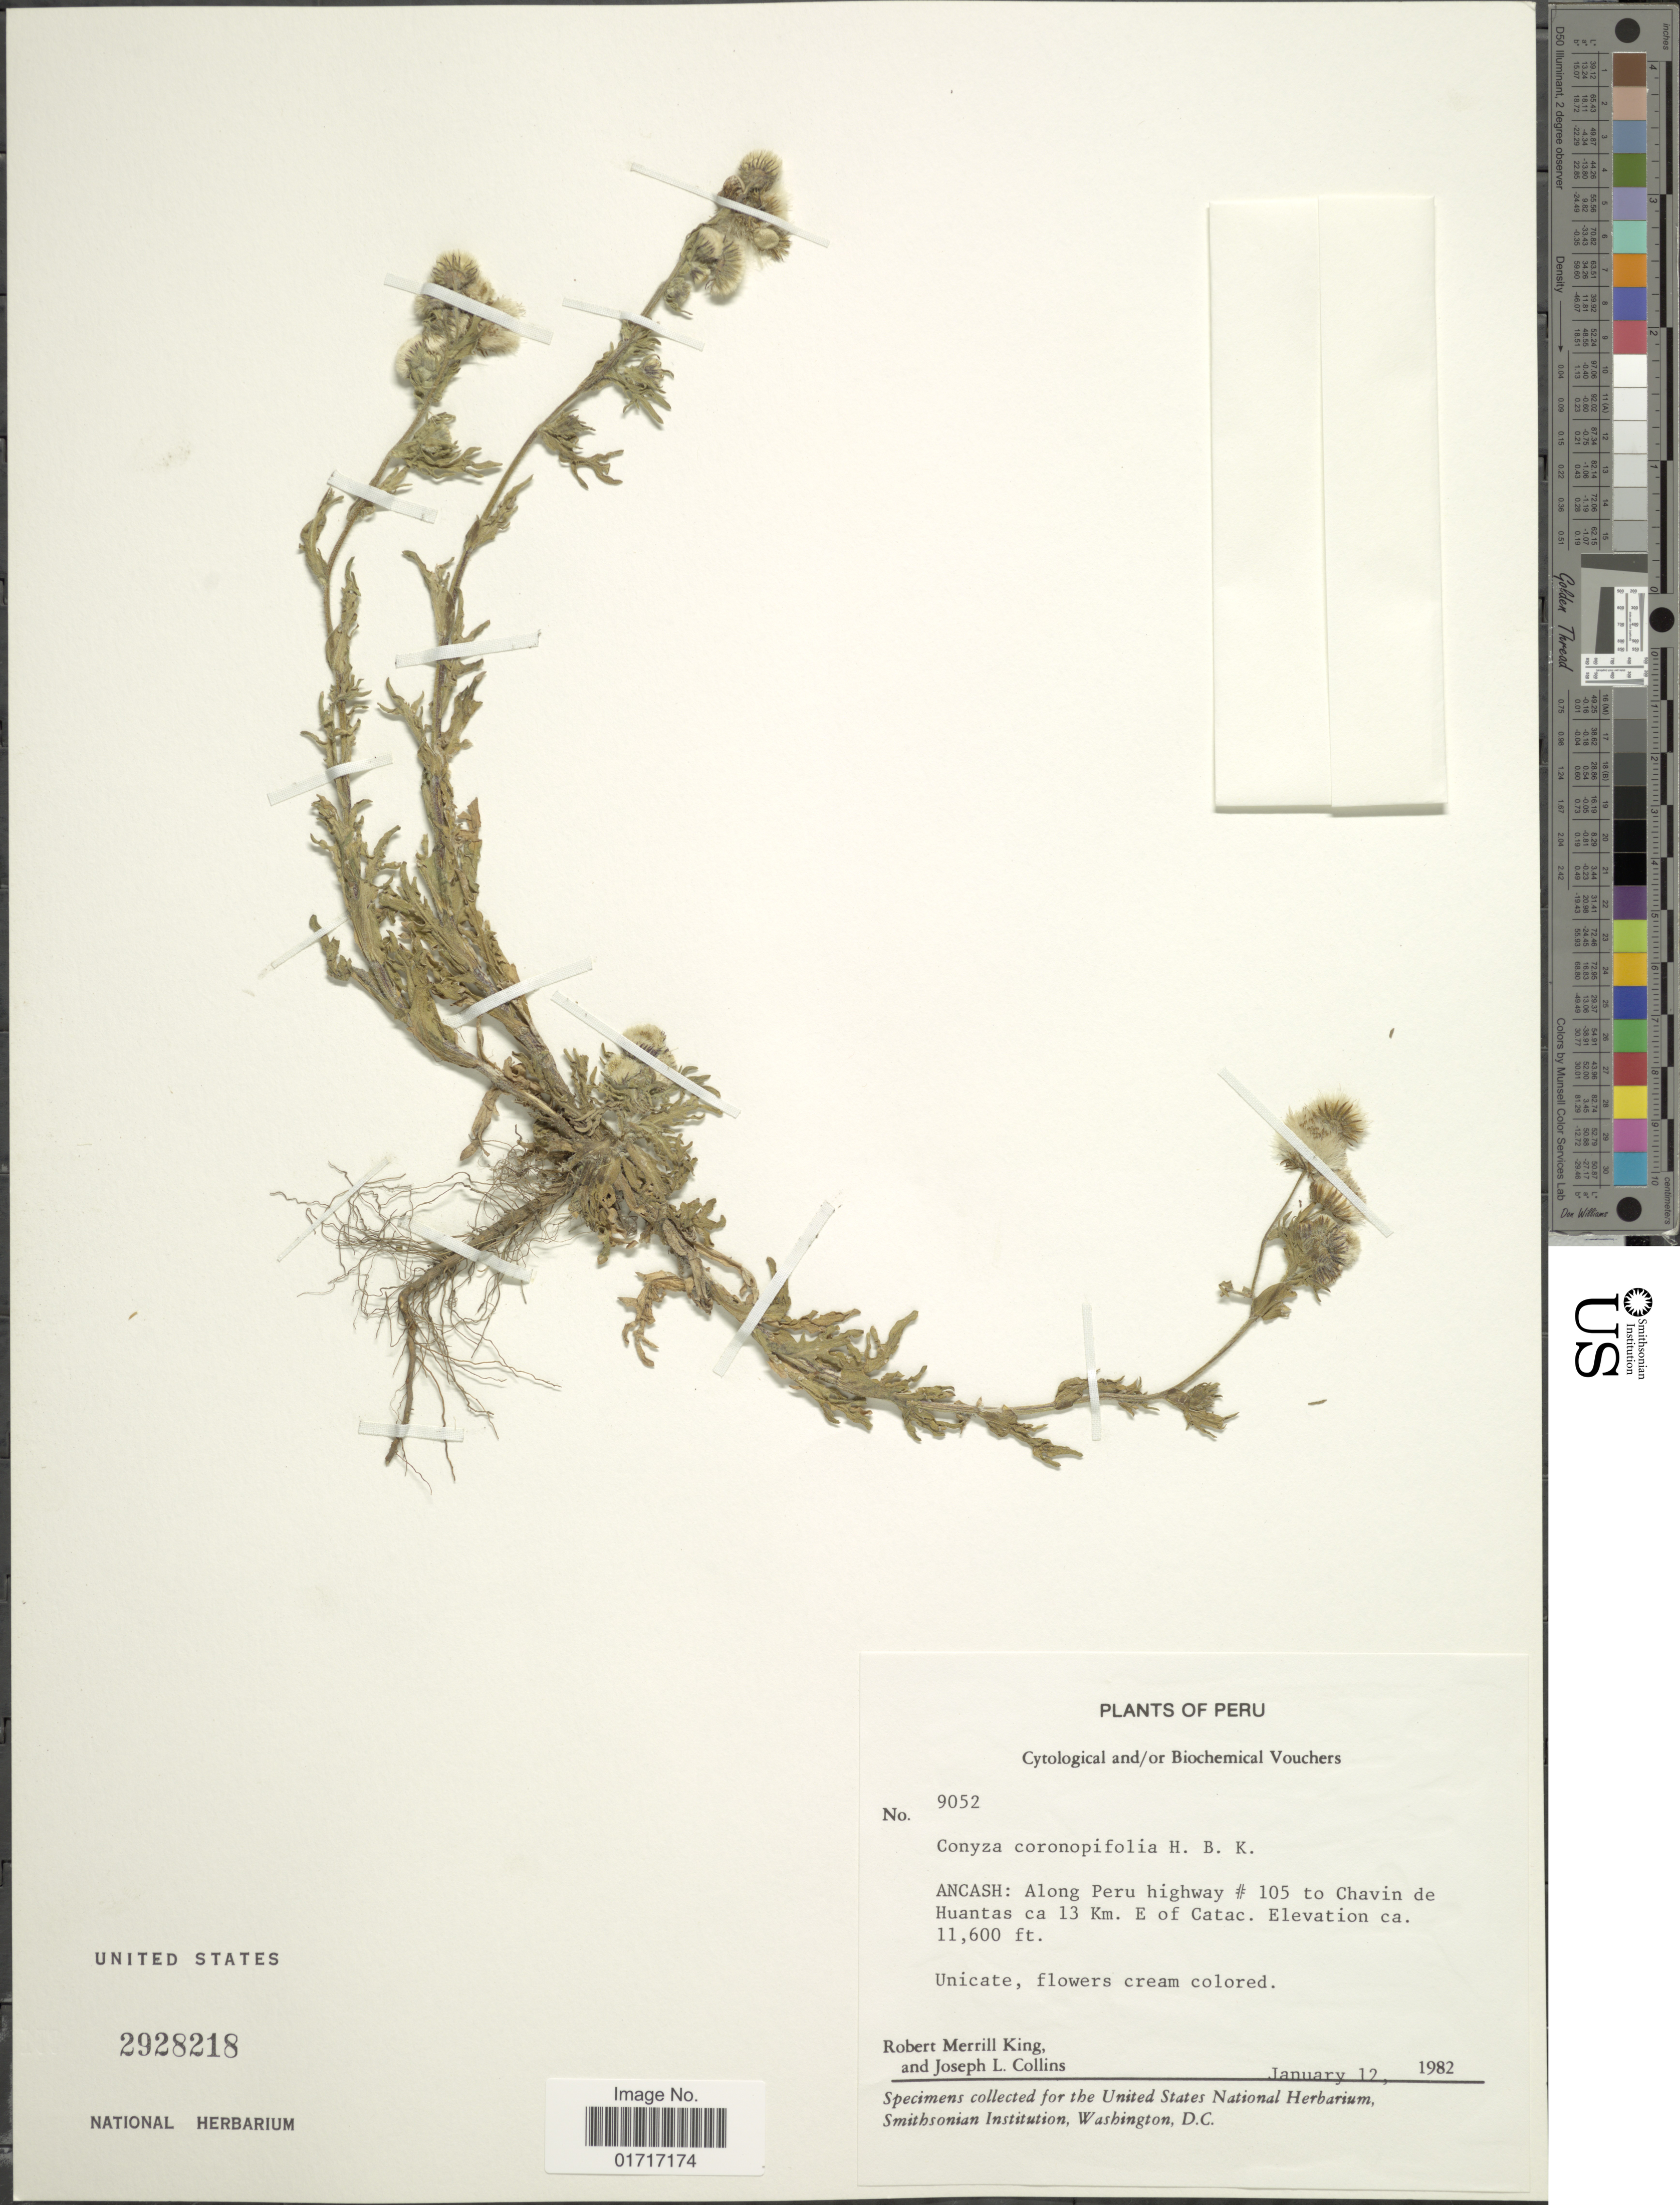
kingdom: Plantae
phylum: Tracheophyta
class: Magnoliopsida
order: Asterales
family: Asteraceae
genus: Conyza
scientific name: Conyza coronopifolia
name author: Kunth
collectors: R. M. King & J. L. Collins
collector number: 9052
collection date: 1982-01-12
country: Peru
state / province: Ancash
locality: Ancash: Along Peru highway # 105 to Chavin de Huantas ca 13 km. E. of Catac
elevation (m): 3536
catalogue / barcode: US 2928218